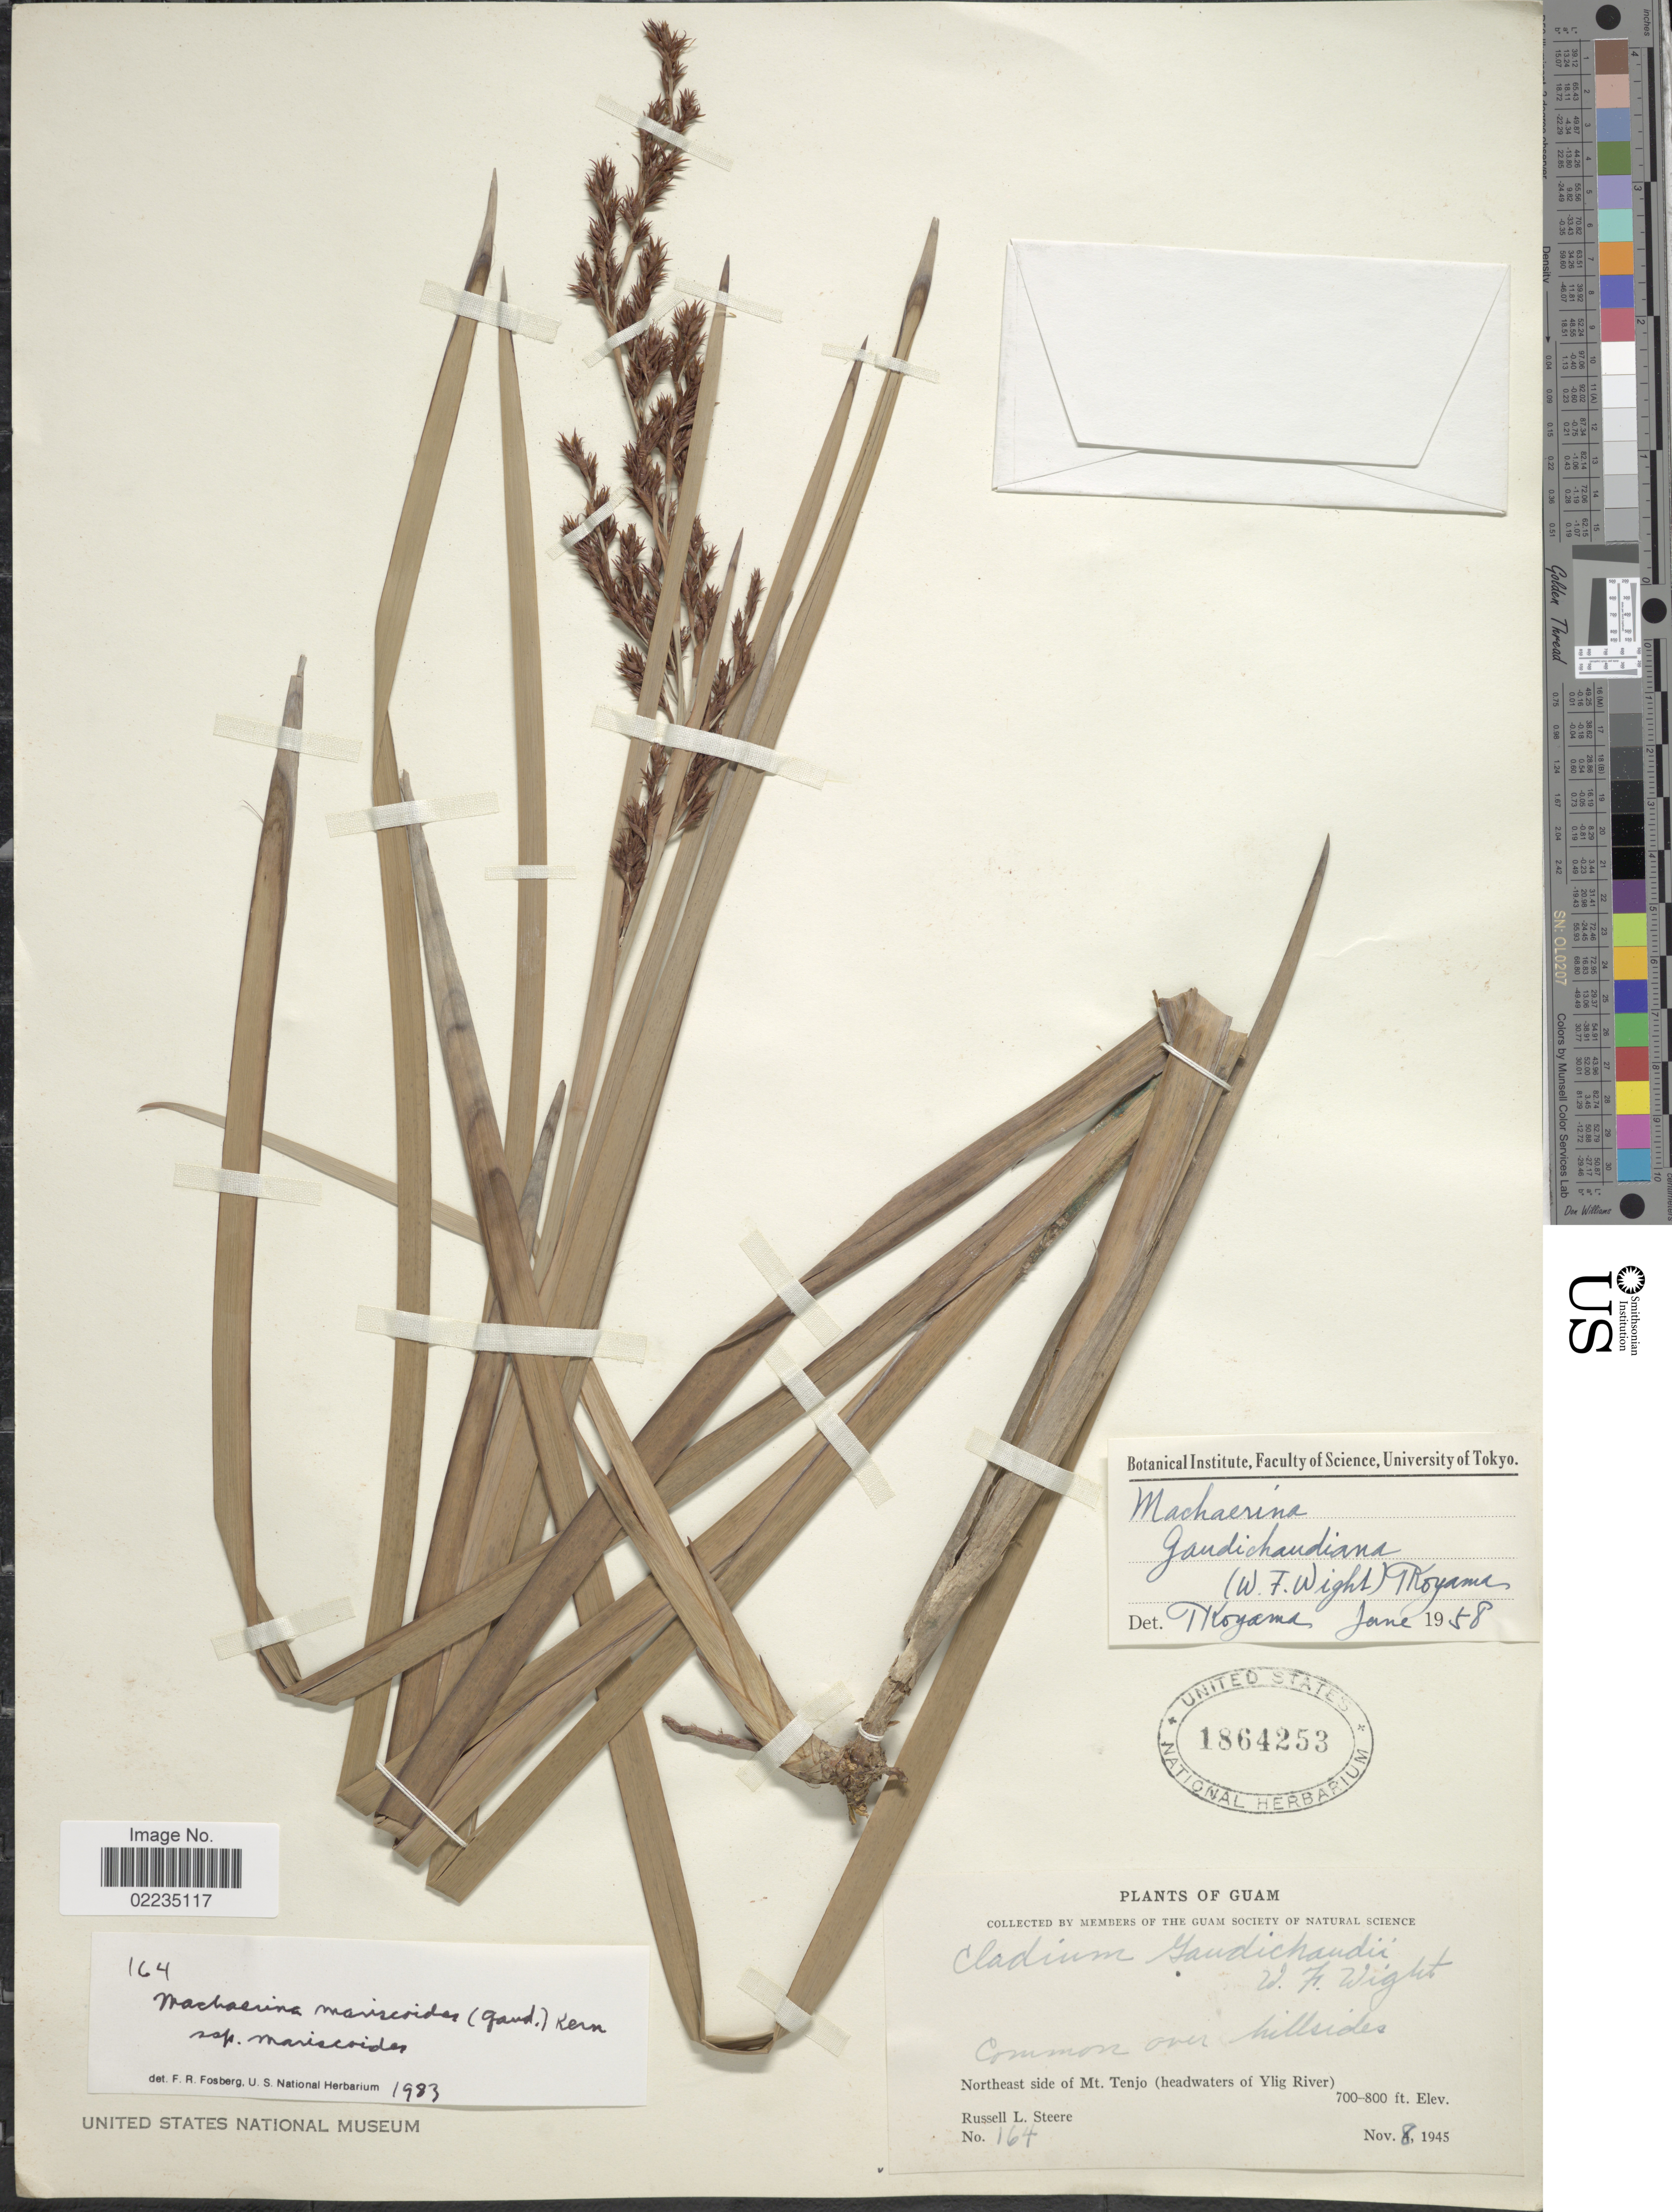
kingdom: Plantae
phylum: Tracheophyta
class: Liliopsida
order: Poales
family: Cyperaceae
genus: Machaerina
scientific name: Machaerina mariscoides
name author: (Gaudich.) J. Kern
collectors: R. L. Steere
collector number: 164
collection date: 1945-11-08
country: Guam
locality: Northeast side of Mt. Tenjo (headwaters of Ylig River)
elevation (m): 213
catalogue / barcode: US 1864253